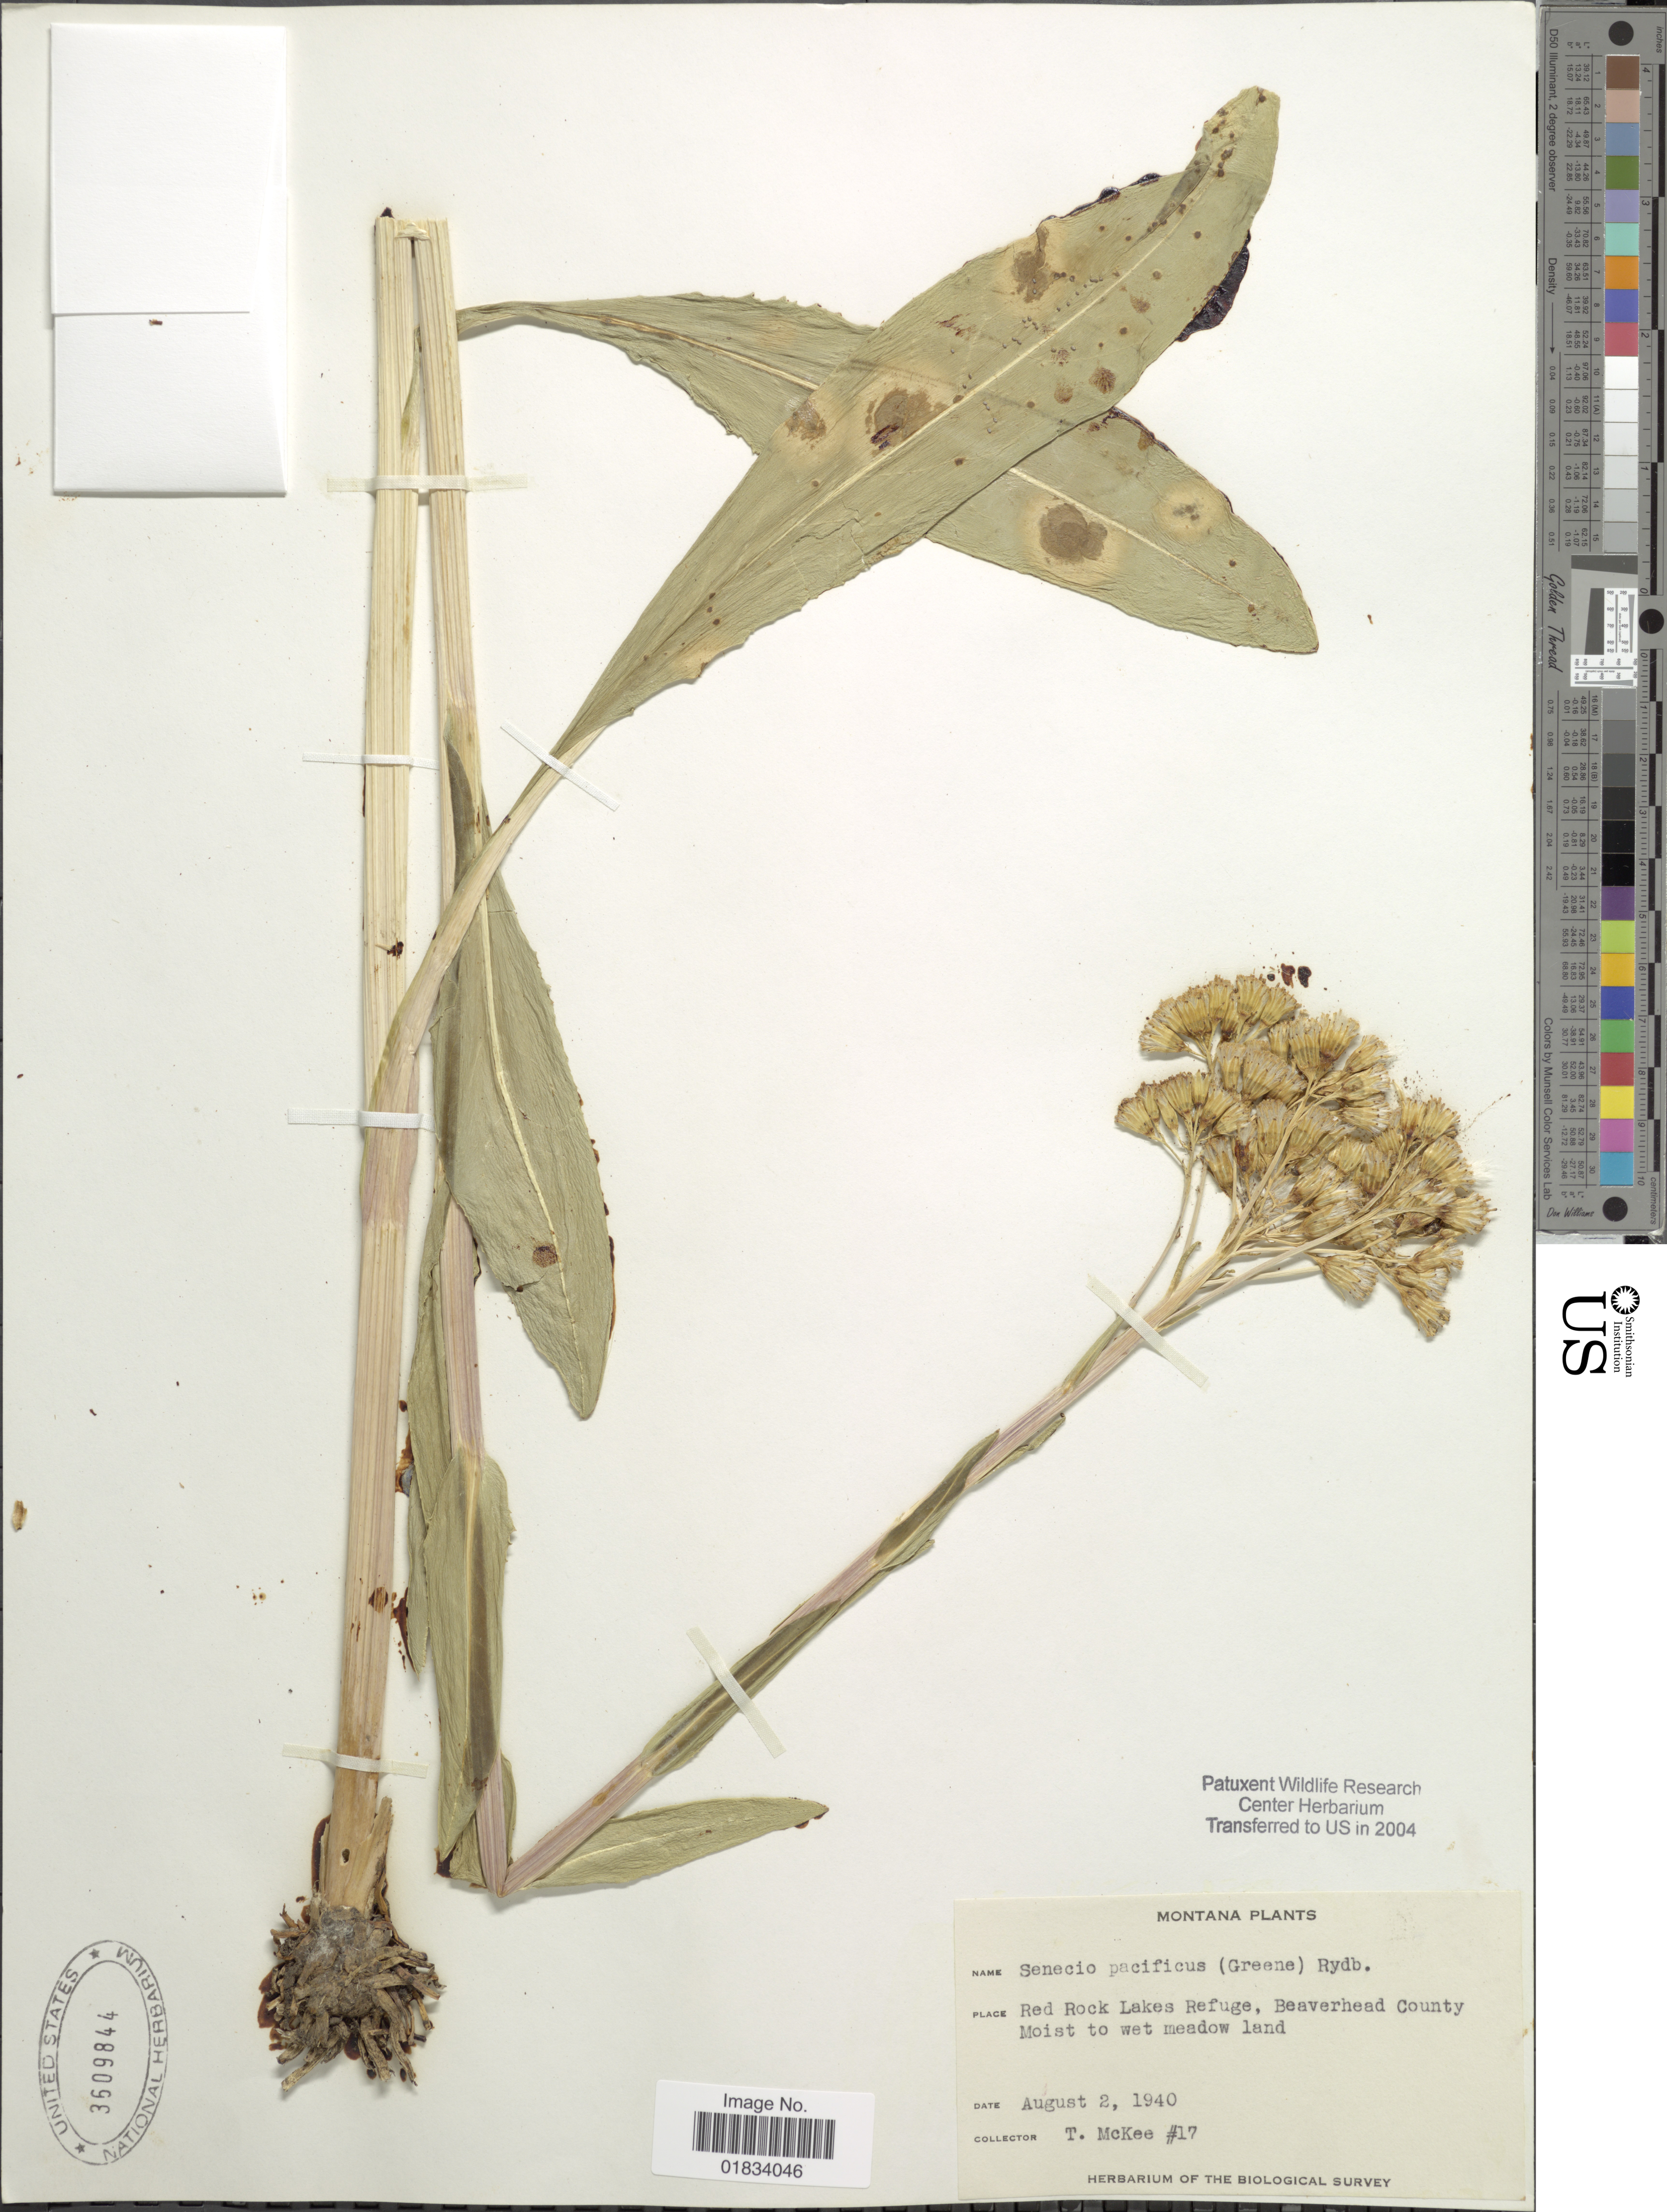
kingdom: Plantae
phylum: Tracheophyta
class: Magnoliopsida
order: Asterales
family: Asteraceae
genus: Senecio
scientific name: Senecio hydrophilus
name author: Nutt.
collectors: T. McKee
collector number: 17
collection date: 1940-08-02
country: United States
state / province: Montana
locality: Red Rock Lakes Refuge, Beaverhead County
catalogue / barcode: US 3609844